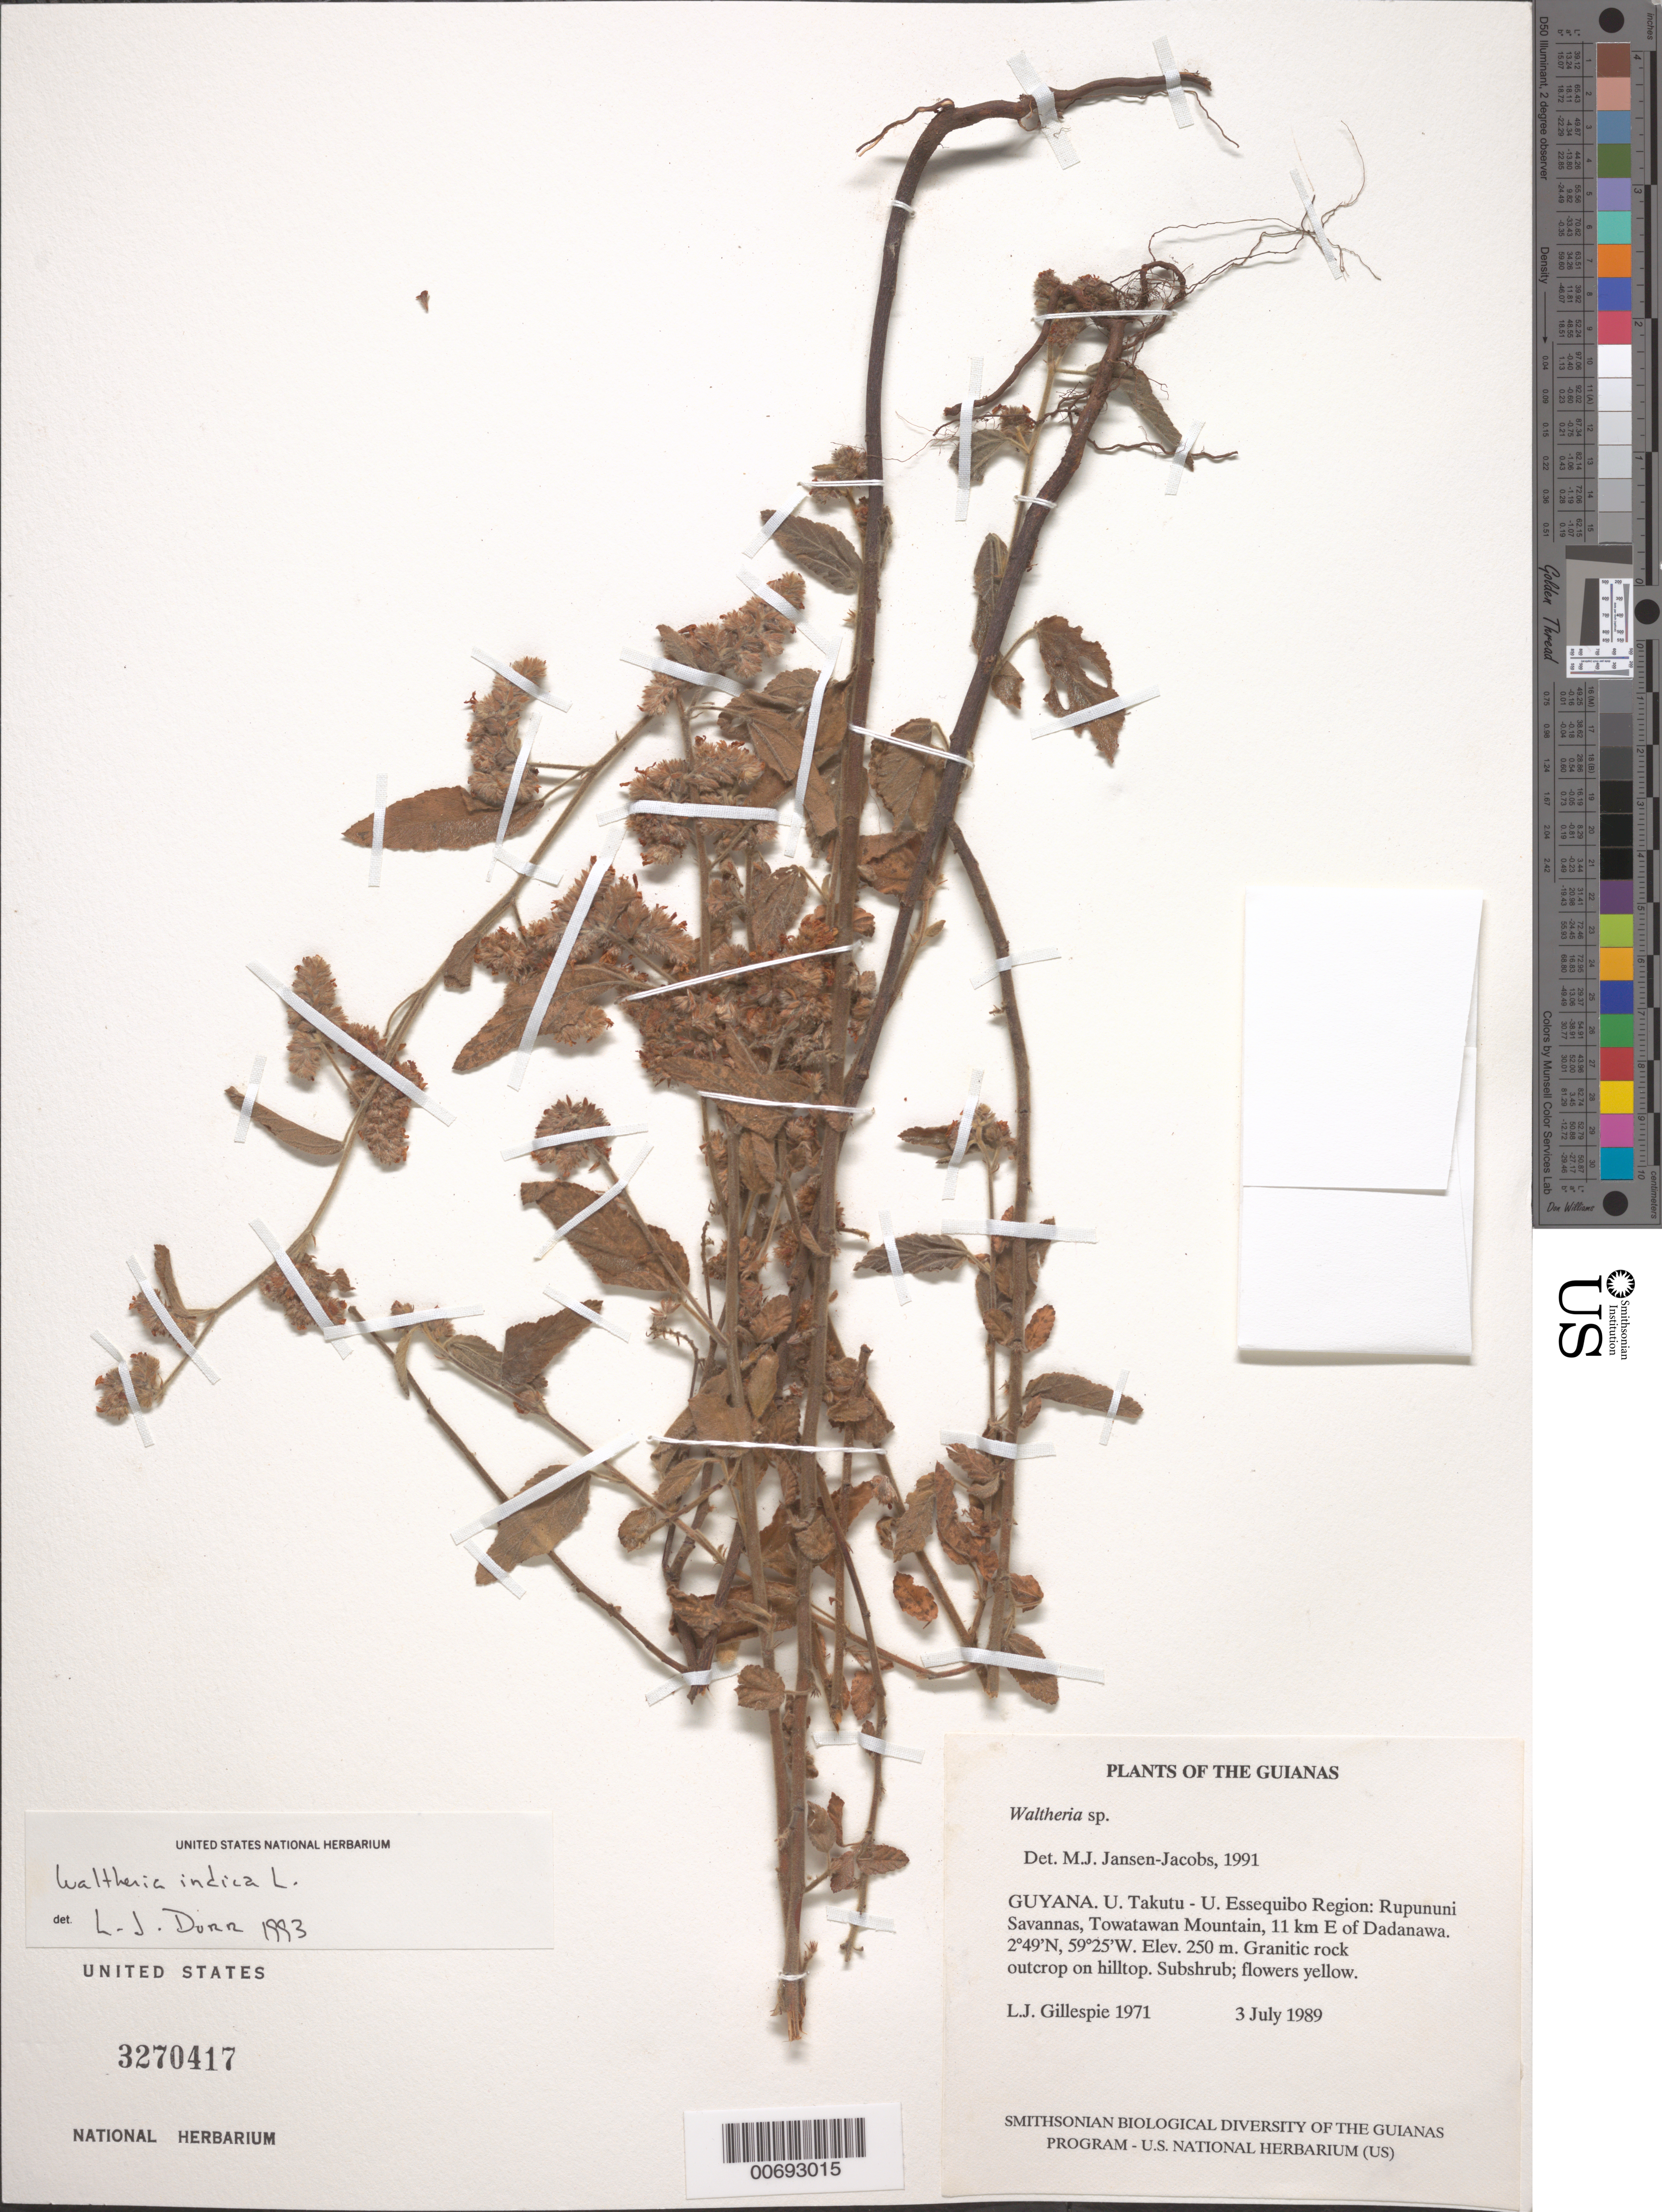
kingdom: Plantae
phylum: Tracheophyta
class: Magnoliopsida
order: Malvales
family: Malvaceae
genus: Waltheria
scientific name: Waltheria indica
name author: L.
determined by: Dorr, L. J., (BOT), Smithsonian Institution - National Museum of Natural History (UNITED STATES)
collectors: L. J. Gillespie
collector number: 1971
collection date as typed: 3 July 1989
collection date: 1989-07-03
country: Guyana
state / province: U. Takutu-U. Essequibo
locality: Rupununi Savanna, Towatawan Mt, 11 km E of Dadanawa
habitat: Granitic rock outcrop on hilltop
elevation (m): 250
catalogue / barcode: US 3270417